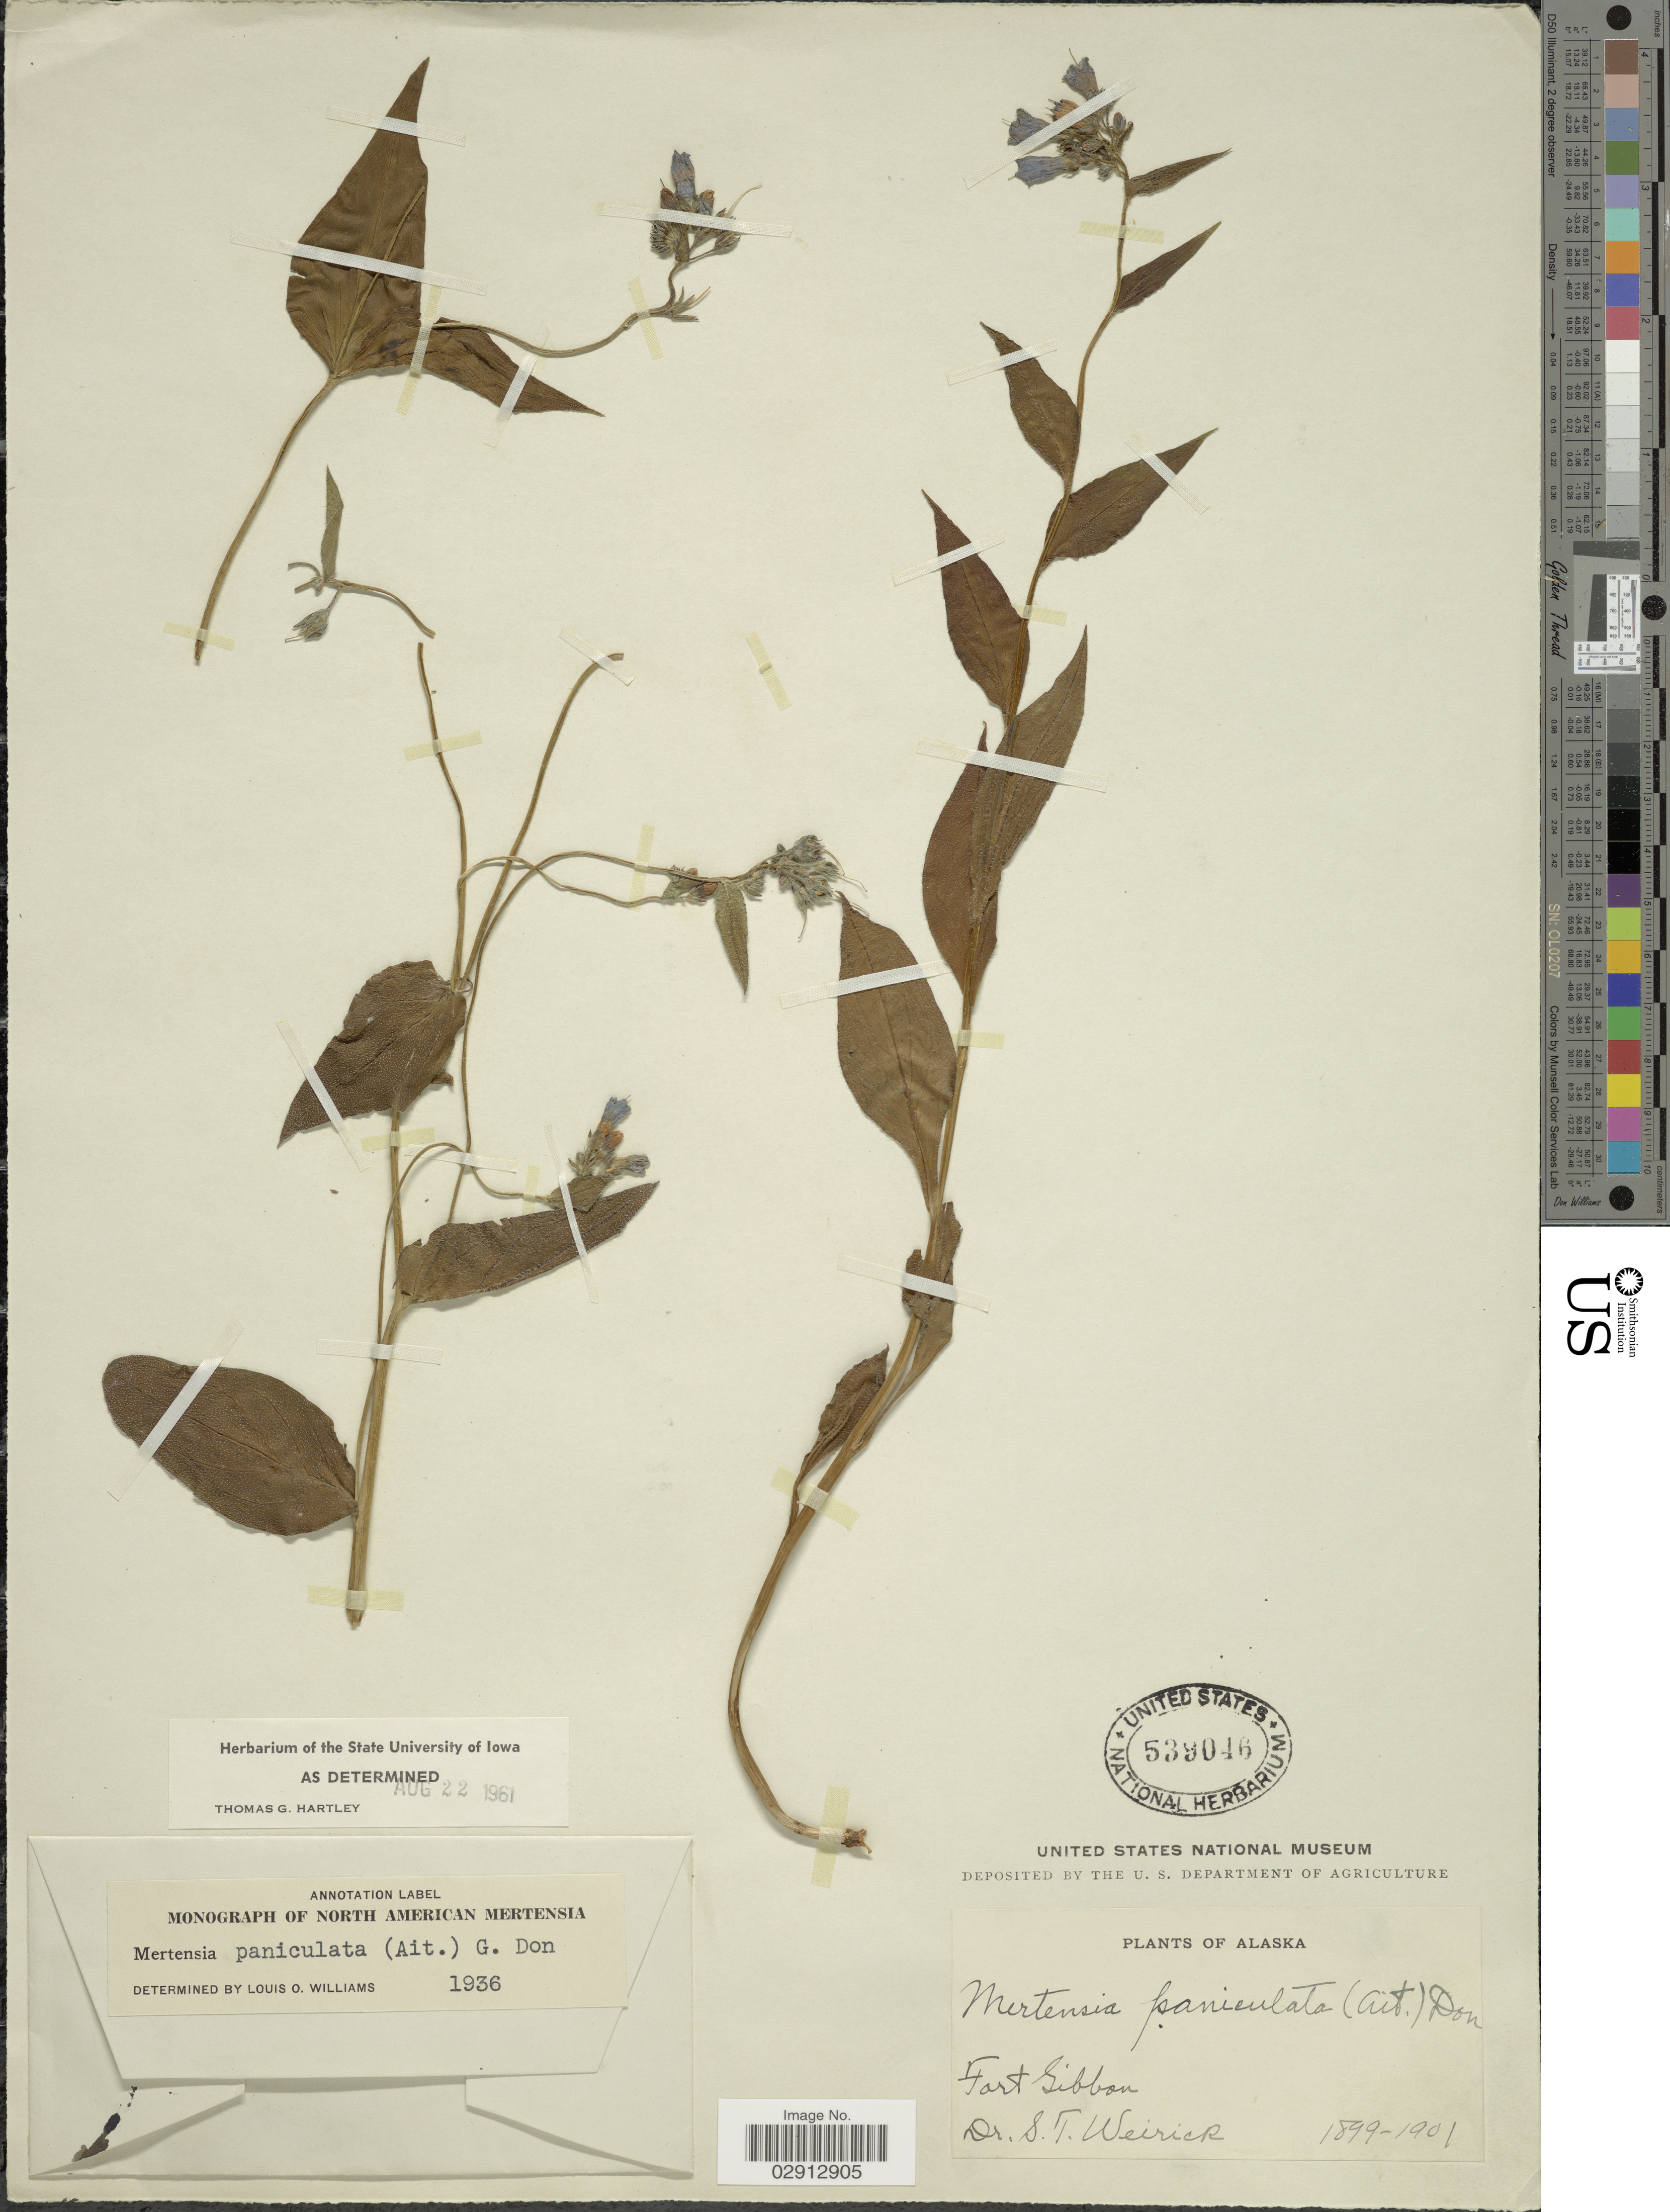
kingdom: Plantae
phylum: Tracheophyta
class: Magnoliopsida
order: Boraginales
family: Boraginaceae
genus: Mertensia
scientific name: Mertensia paniculata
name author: (Aiton) G. Don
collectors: S. Weirick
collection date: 1899/1901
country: United States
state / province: Alaska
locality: Fort Gibbon.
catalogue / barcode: US 539046